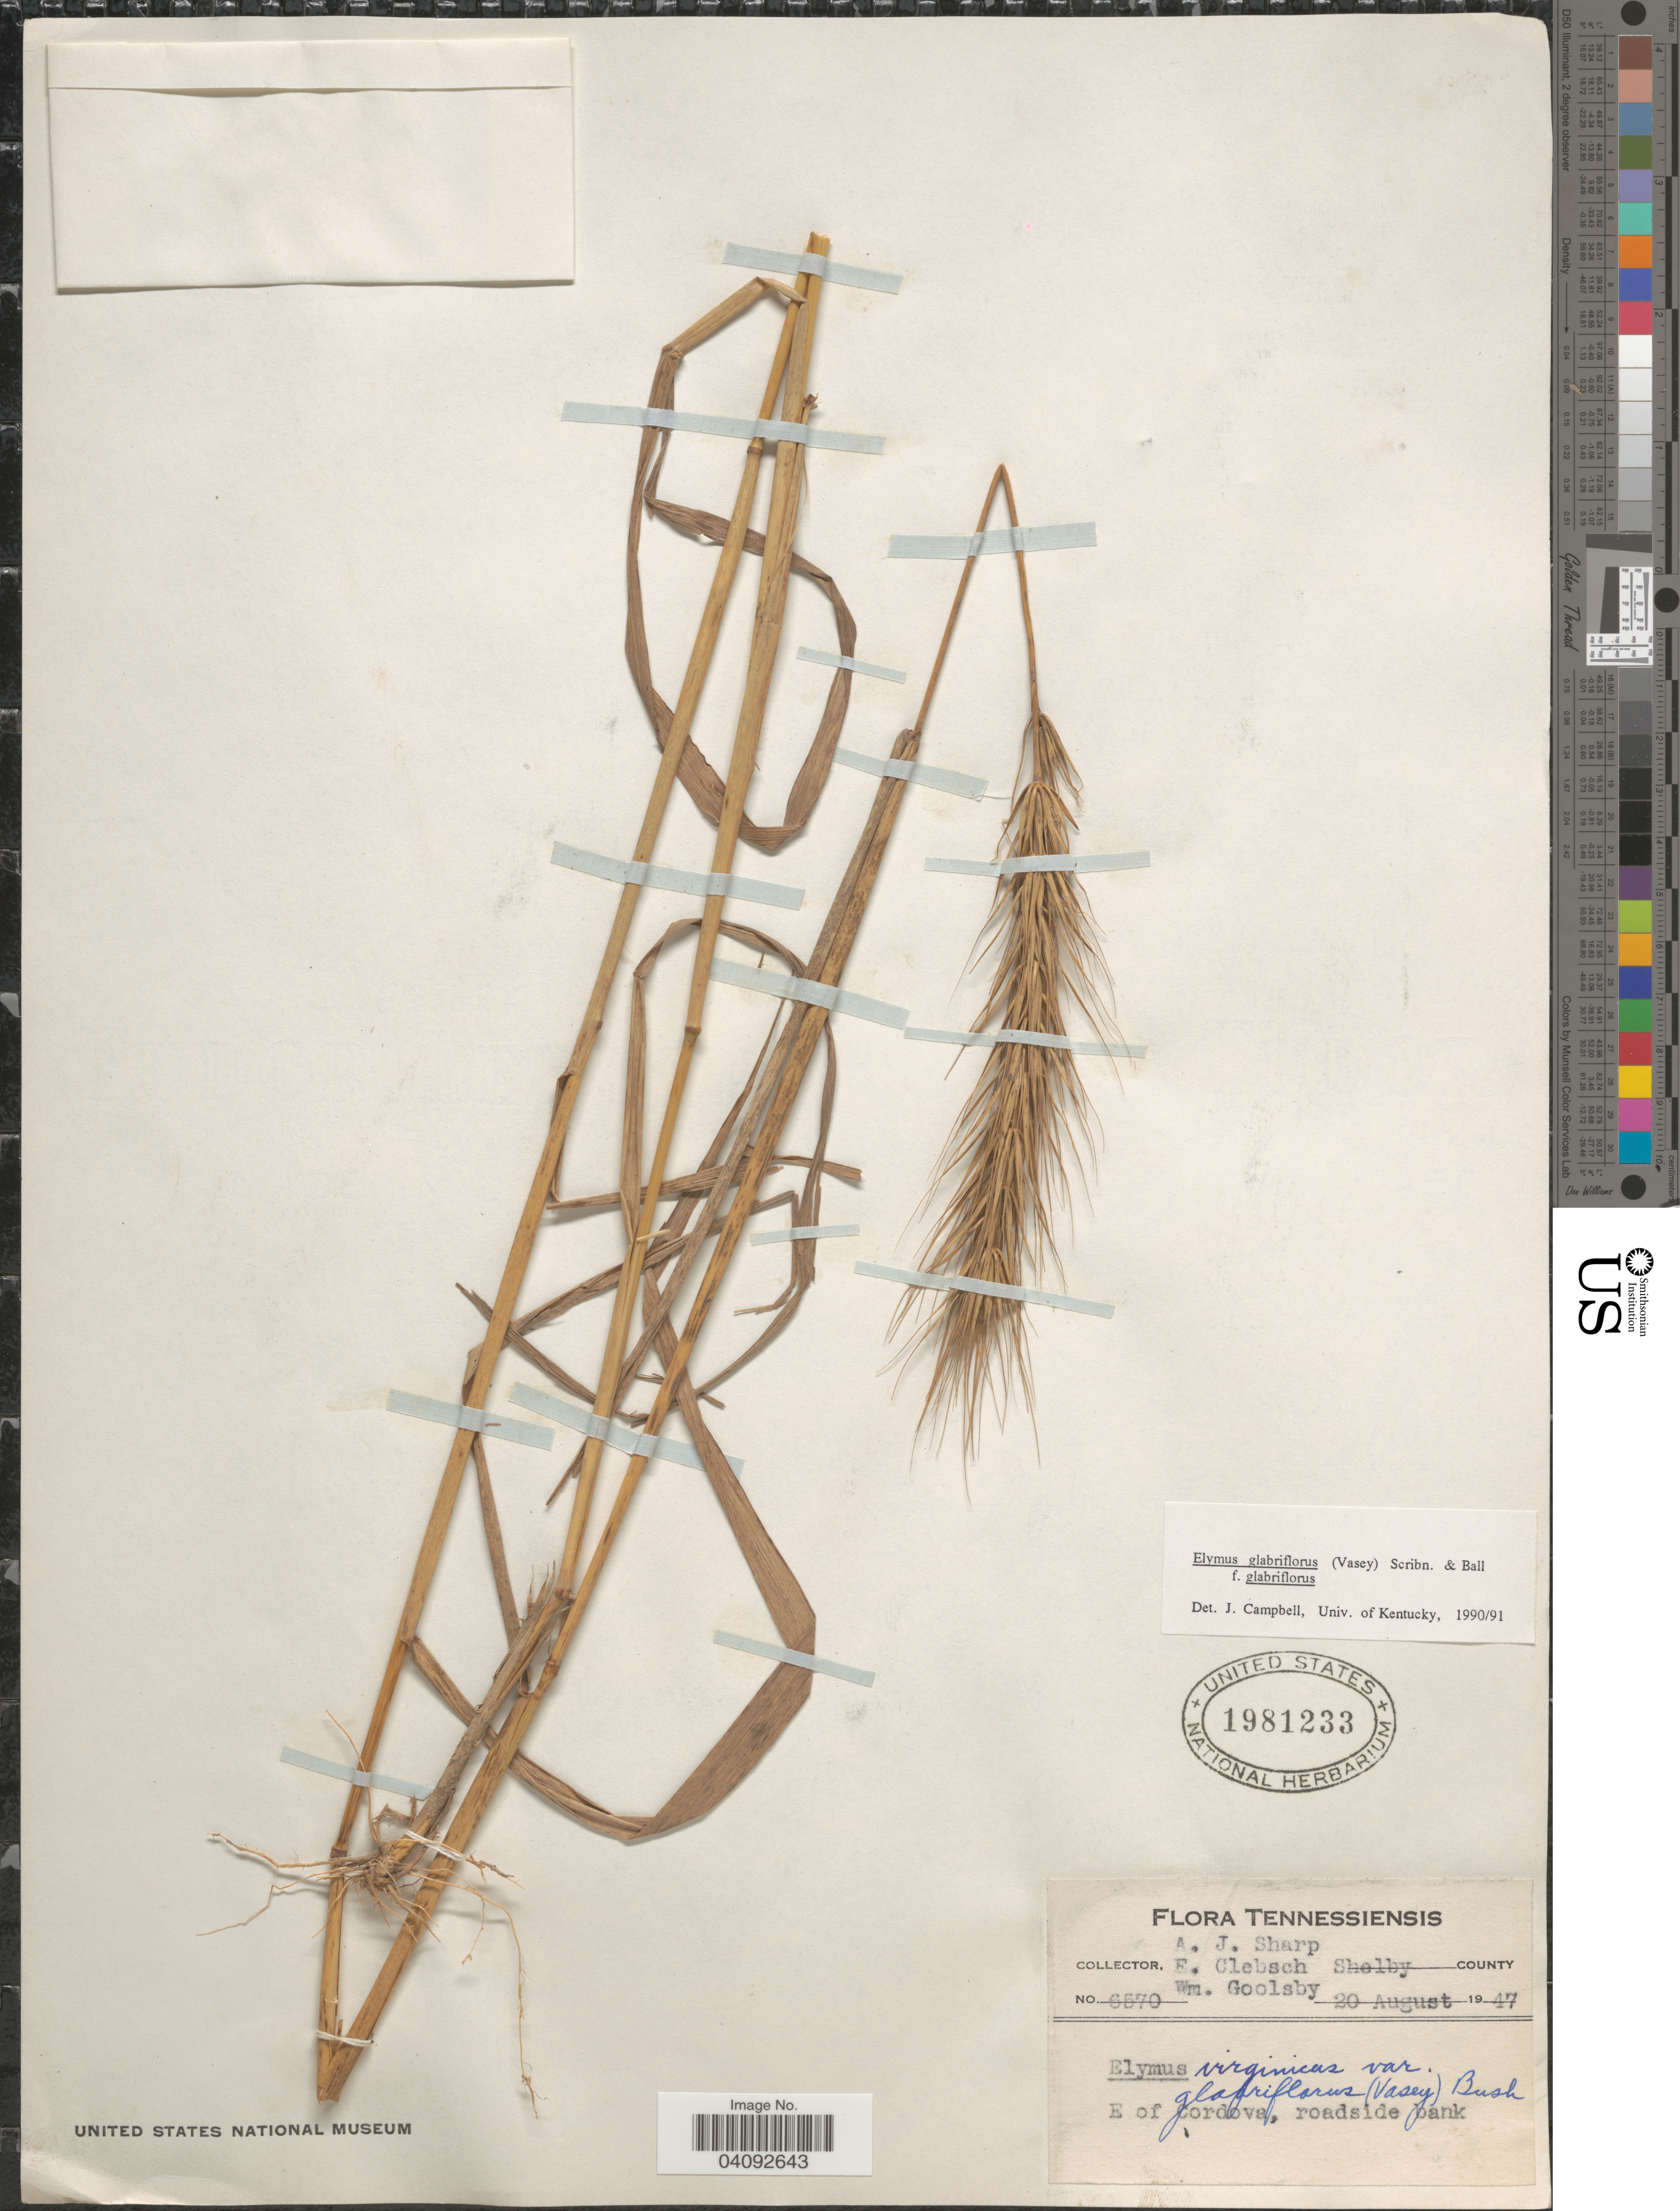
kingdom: Plantae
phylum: Tracheophyta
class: Liliopsida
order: Poales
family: Poaceae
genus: Elymus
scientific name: Elymus glabriflorus var. glabriflorus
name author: (Vasey ex L.H. Dewey) Scribn. & C.R. Ball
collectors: A. J. Sharp, E. Clebsch & W. Goolsby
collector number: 6570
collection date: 1947-08-20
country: United States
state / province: Tennessee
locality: Shelby County. E of Cordova, roadside bank.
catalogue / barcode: US 1981233